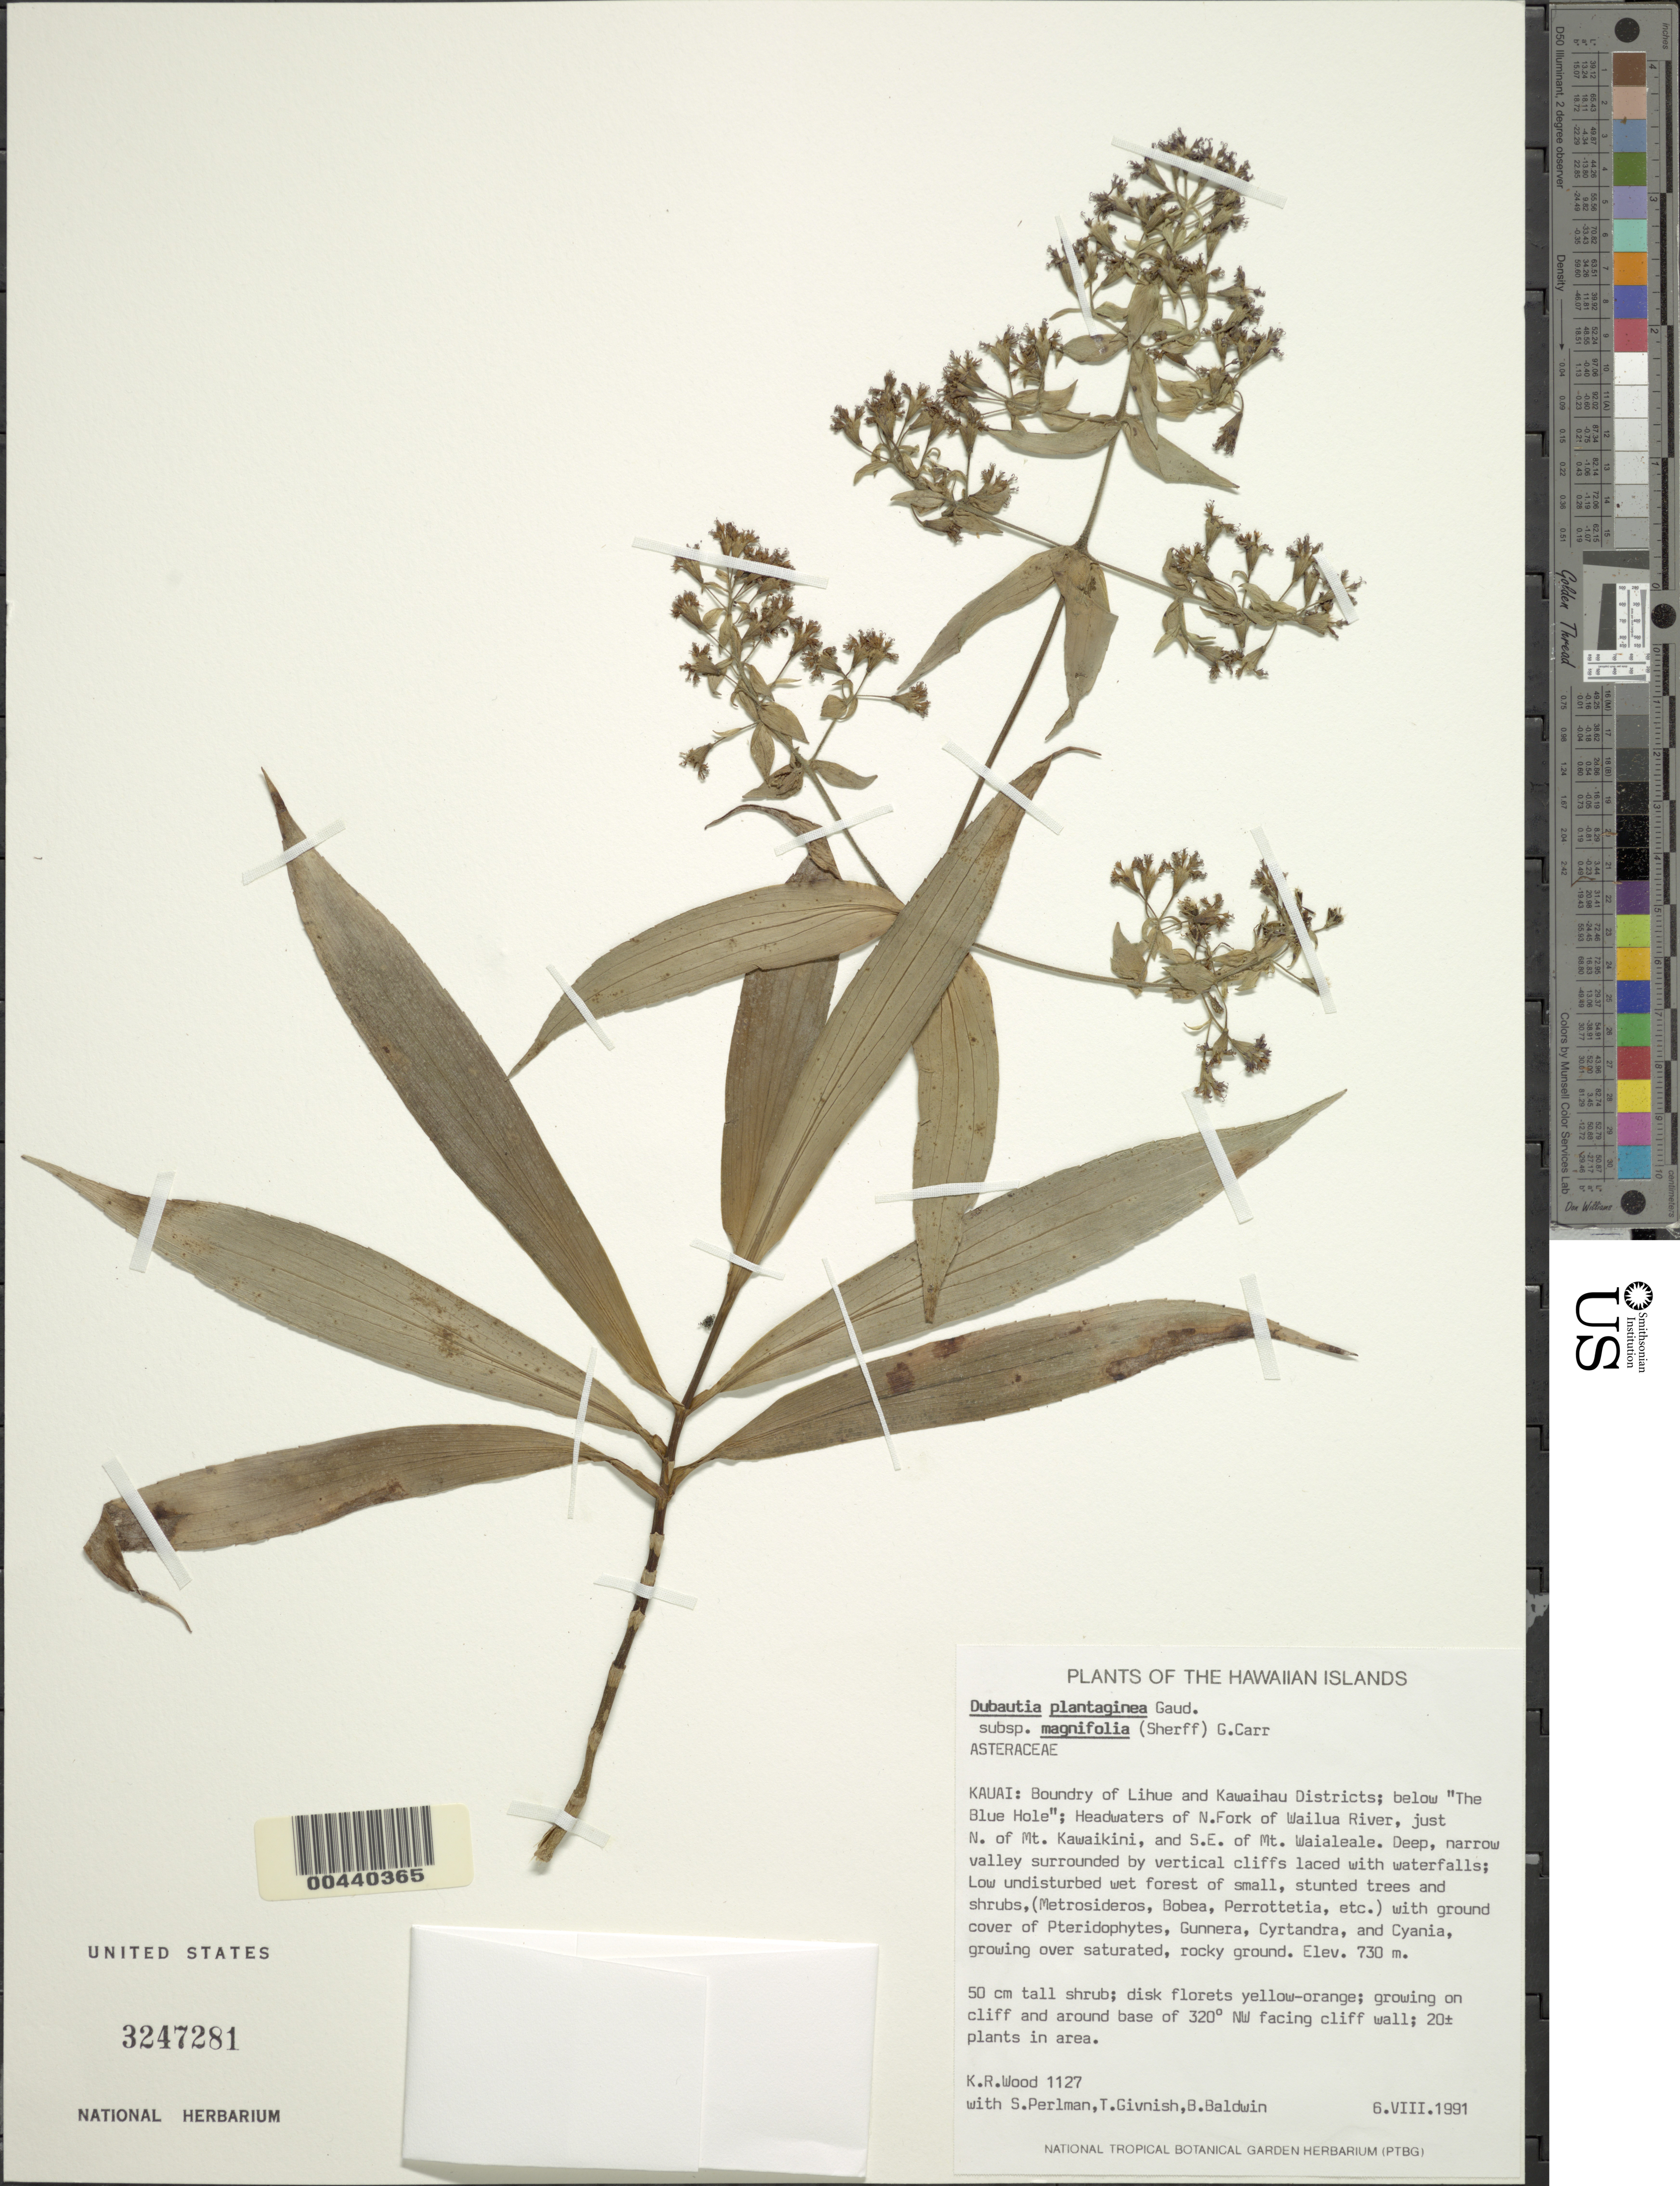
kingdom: Plantae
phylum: Tracheophyta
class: Magnoliopsida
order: Asterales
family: Asteraceae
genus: Dubautia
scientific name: Dubautia plantaginea subsp. magnifolia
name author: (Sherff) G.D. Carr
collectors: K. R. Wood, S. P. Perlman, T. J. Givnish & B. Baldwin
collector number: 1127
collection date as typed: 6 Aug 1991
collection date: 1991-08-06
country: United States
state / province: Hawaii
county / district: Kauai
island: Kaua'i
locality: Boundary of Lihue and Kawaihau Districts; below The Blue Hole; Headwaters of N Fork of Wailua River, just N of Mt. Kawaikini...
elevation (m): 730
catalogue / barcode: US 3247281